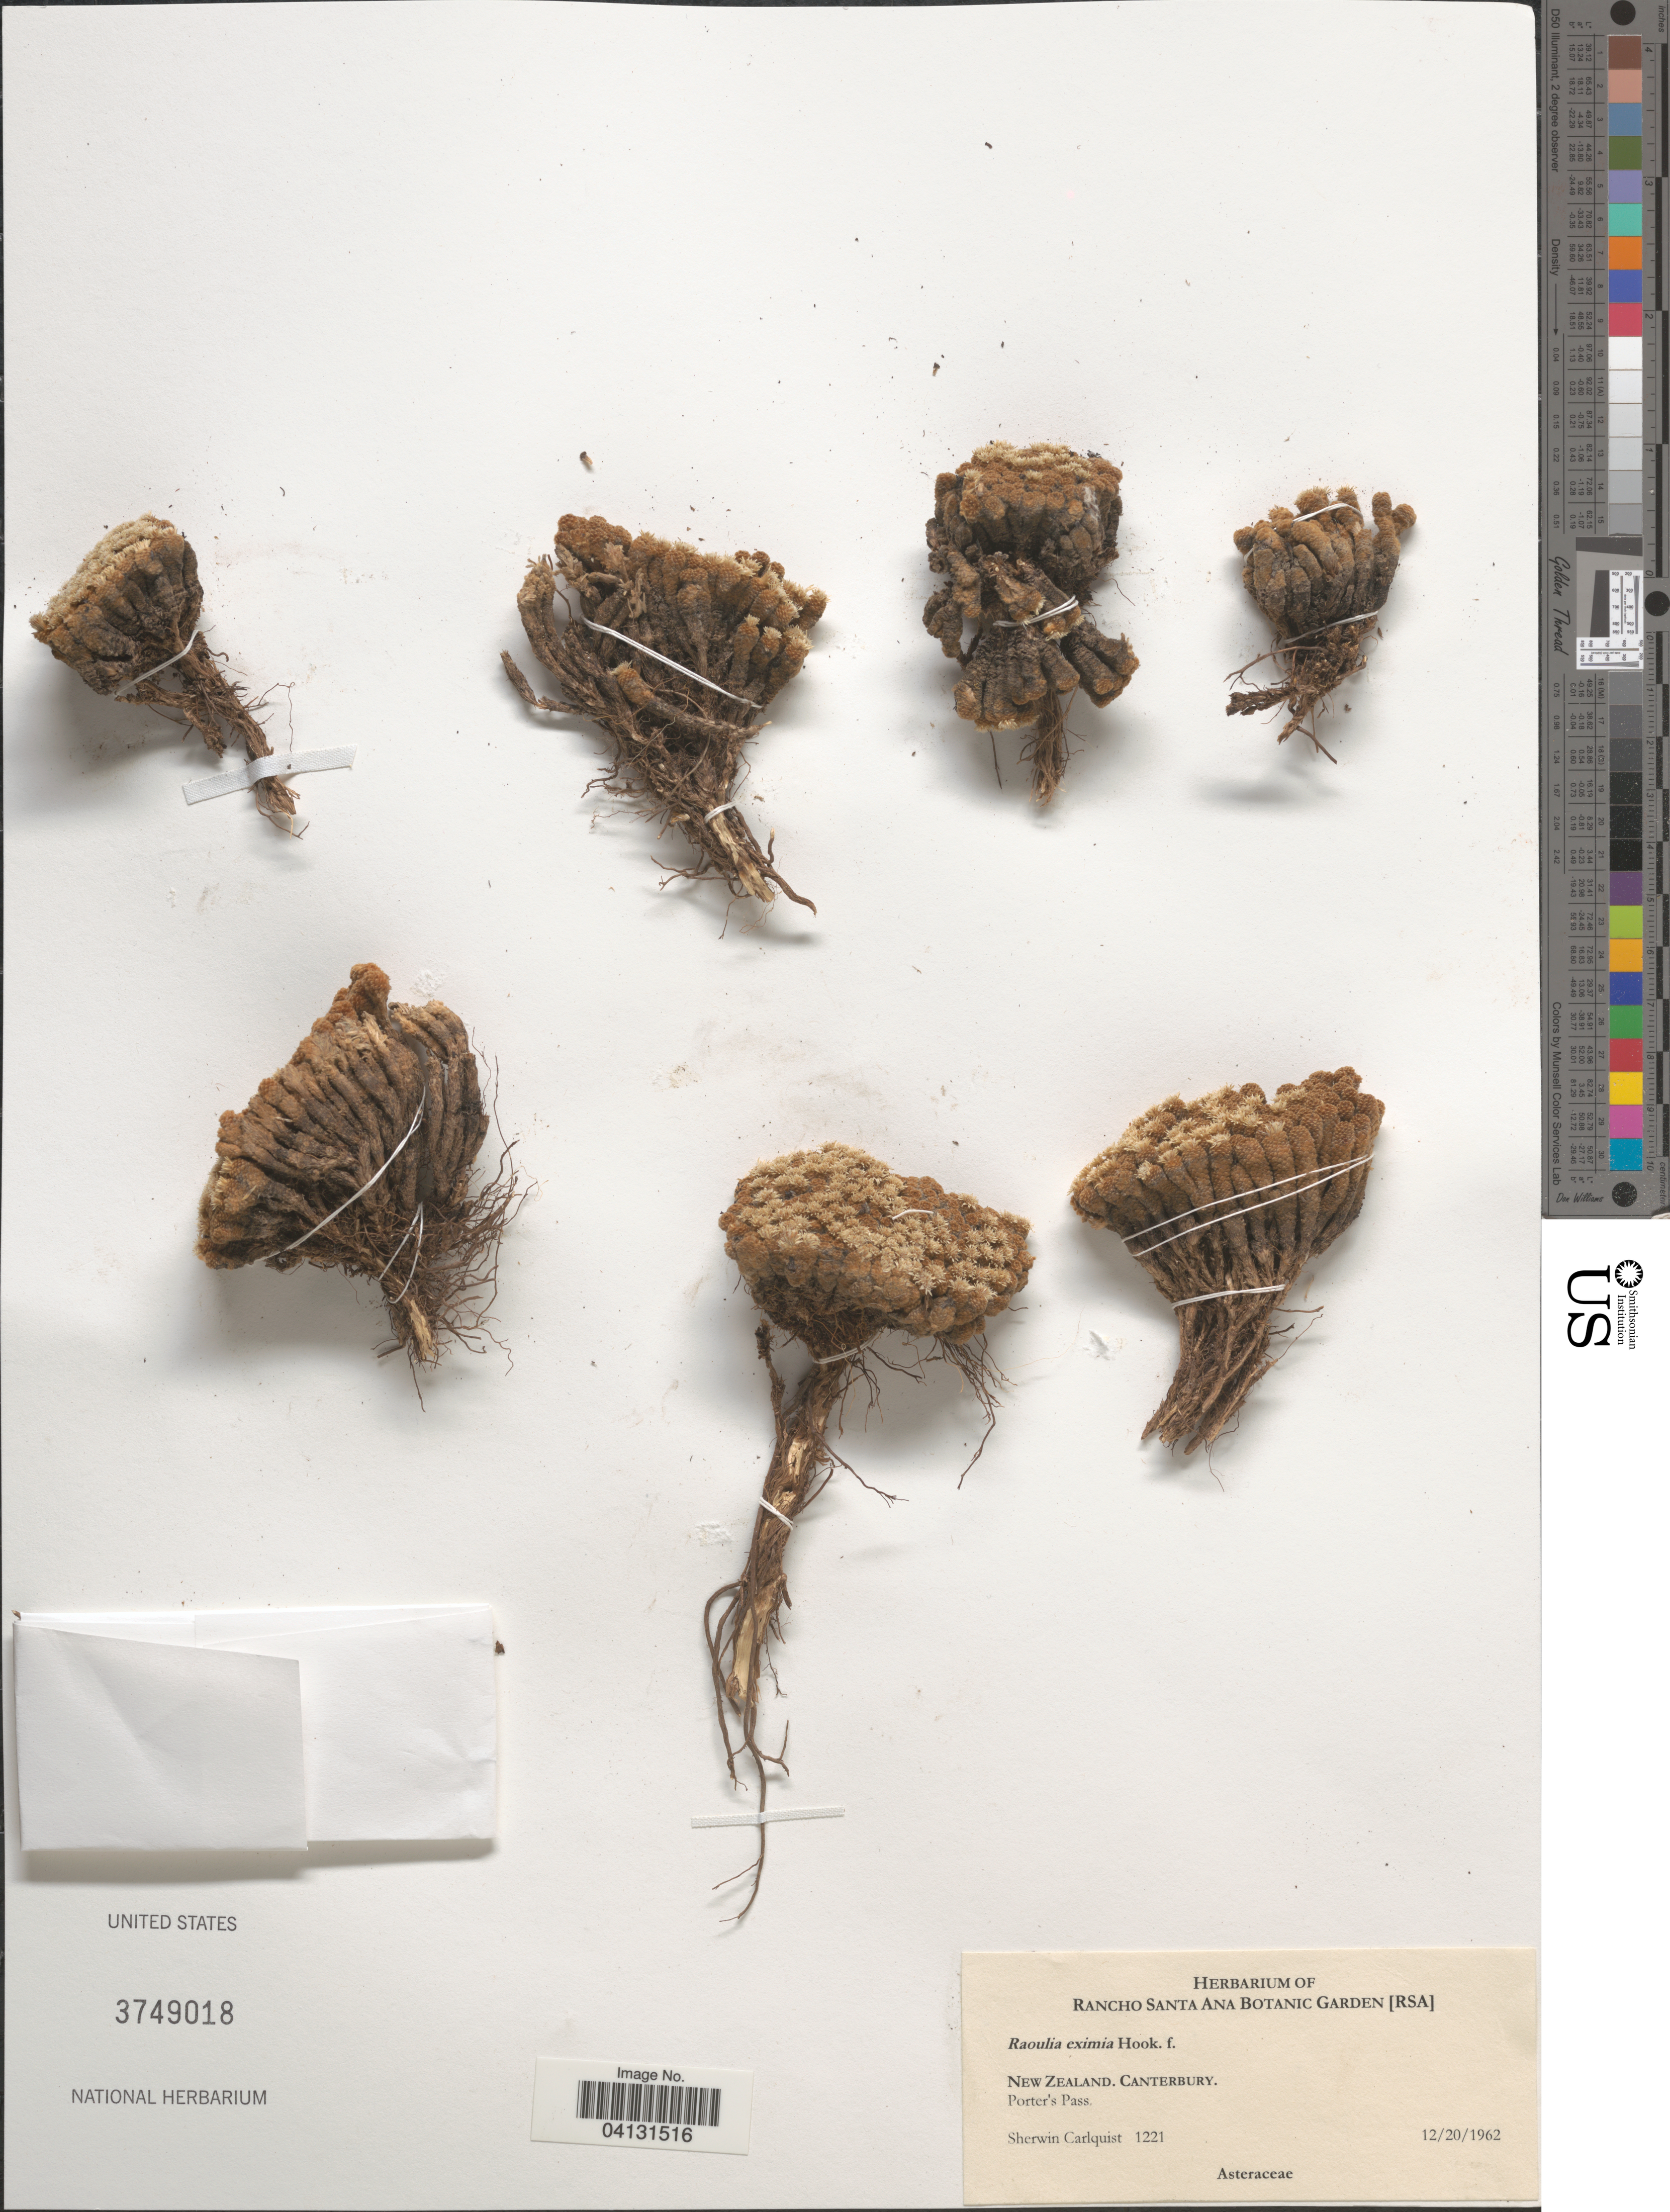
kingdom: Plantae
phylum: Tracheophyta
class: Magnoliopsida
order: Asterales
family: Asteraceae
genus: Raoulia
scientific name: Raoulia eximia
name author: (Hook.)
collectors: S. Carlquist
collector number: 1221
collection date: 1962-12-20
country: New Zealand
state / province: Canterbury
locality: Porter's Pass.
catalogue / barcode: US 3749018